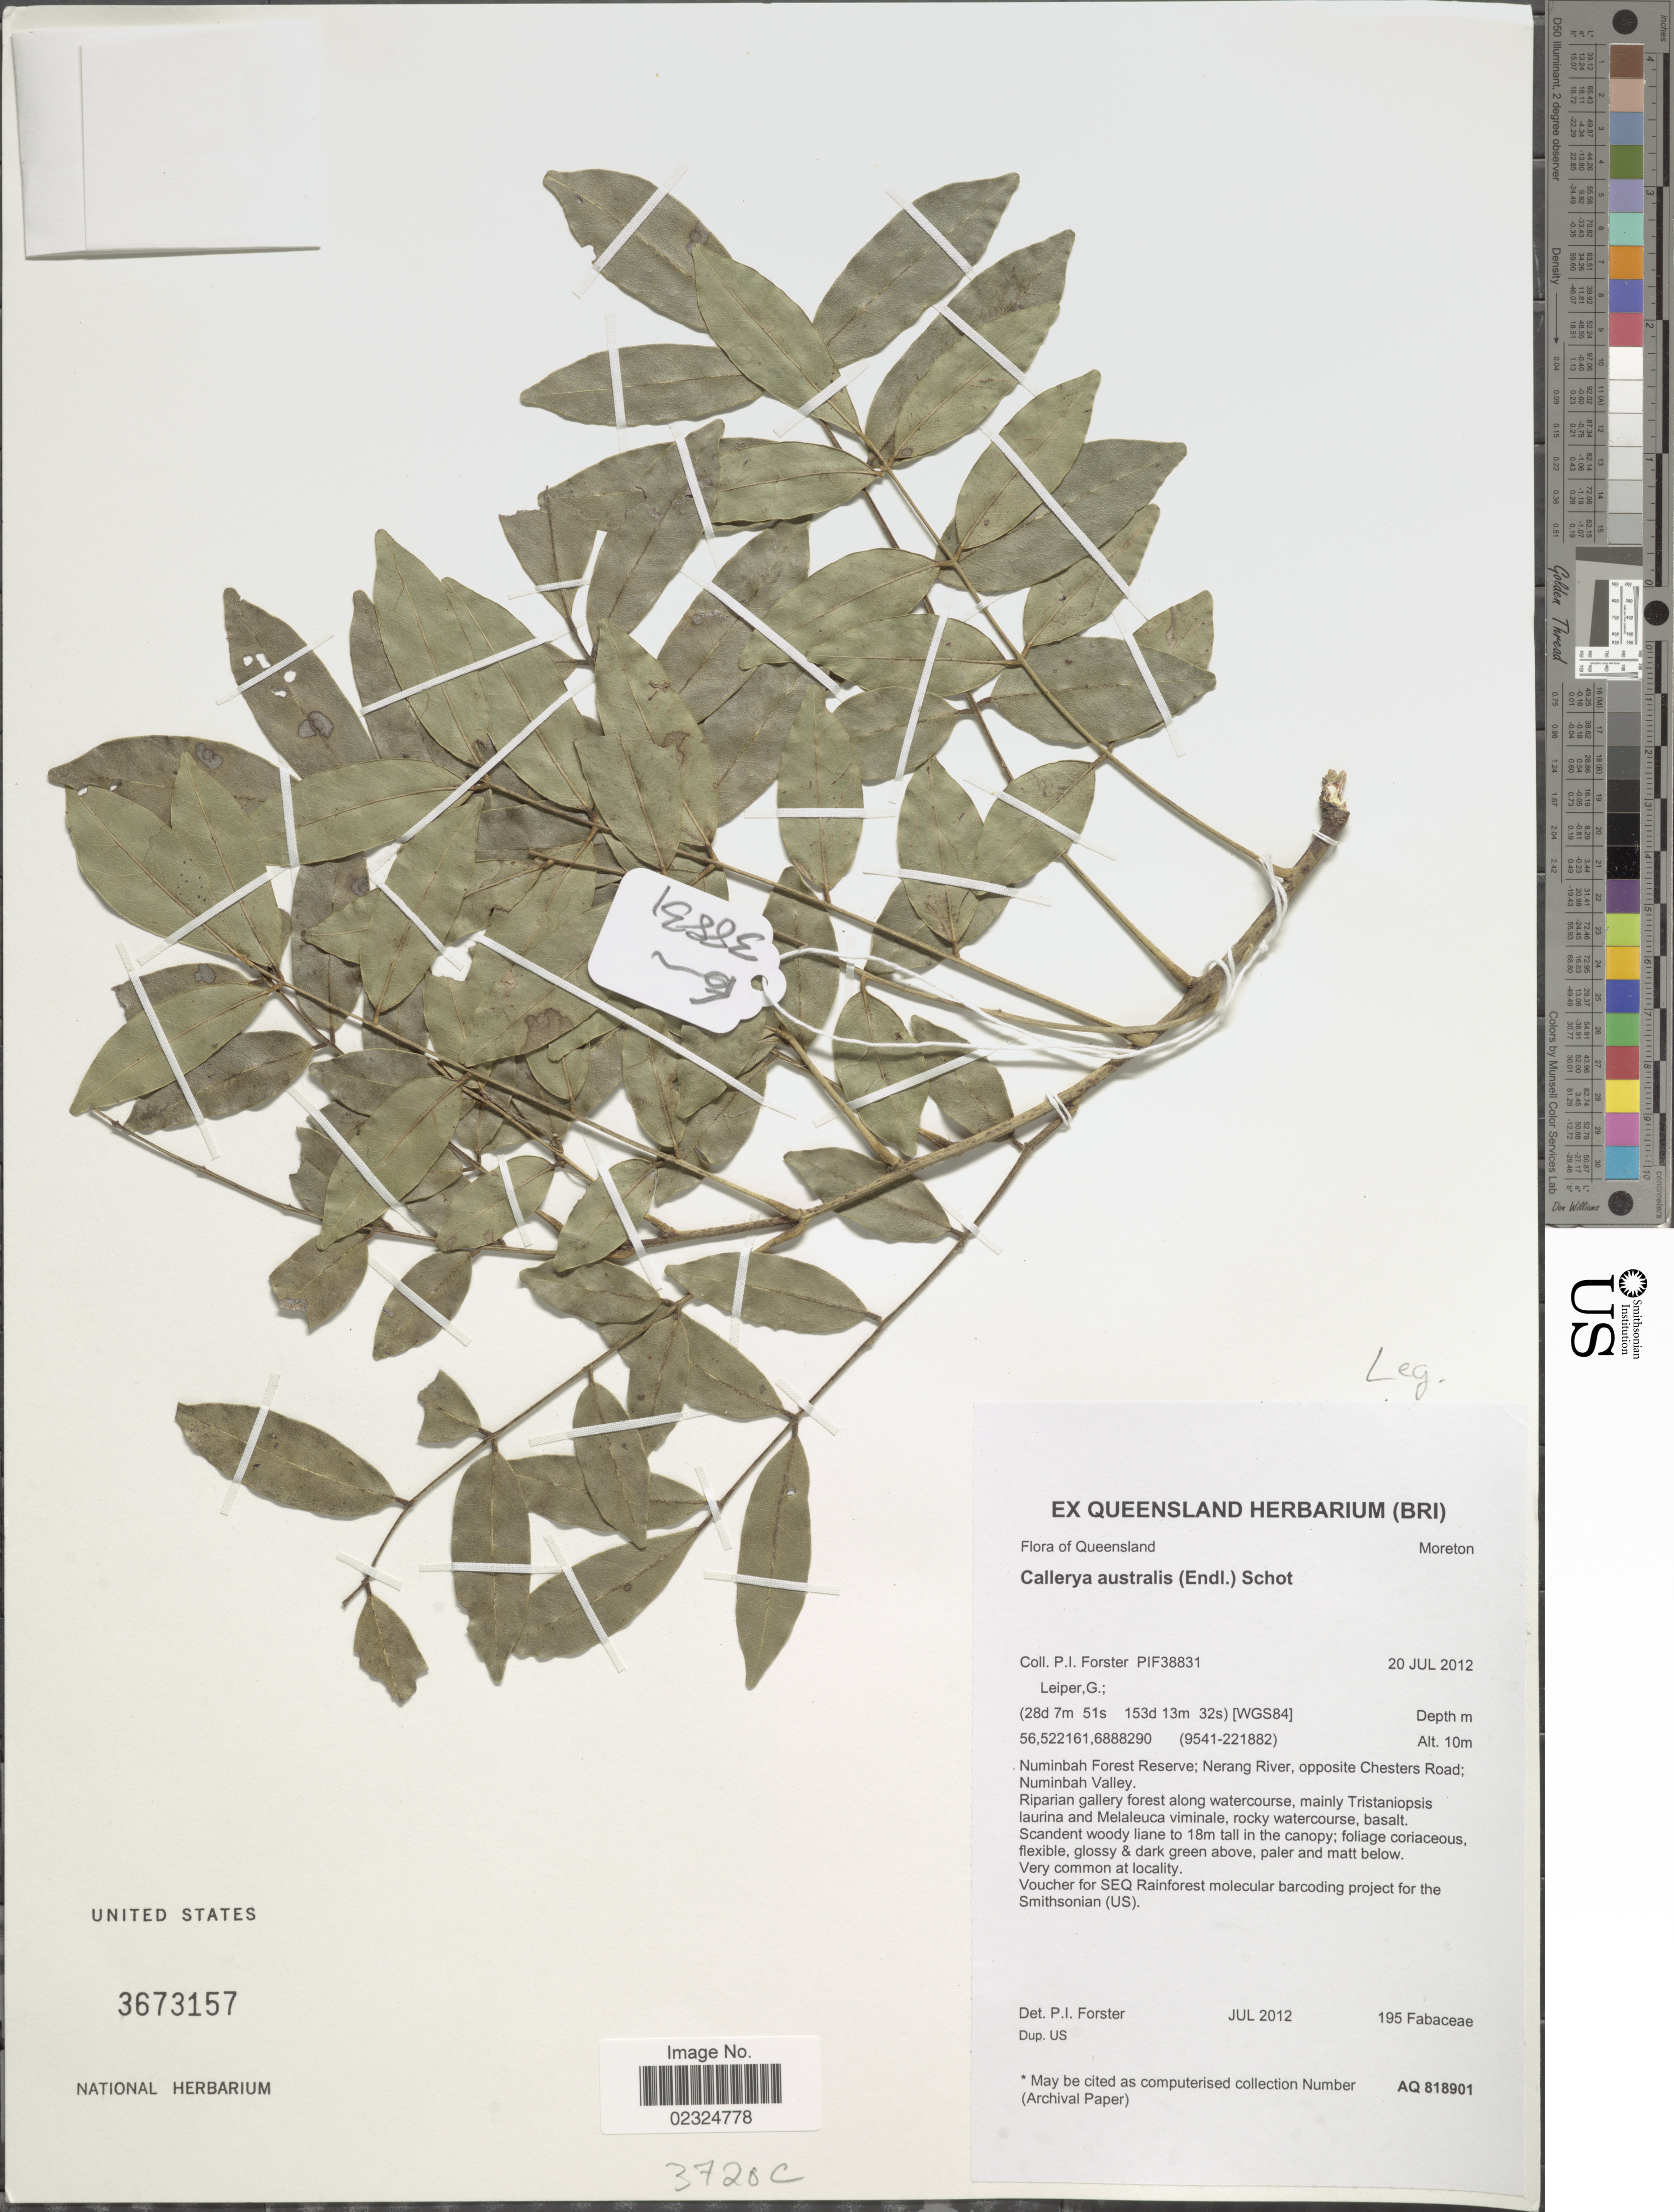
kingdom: Plantae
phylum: Tracheophyta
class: Magnoliopsida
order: Fabales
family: Fabaceae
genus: Austrocallerya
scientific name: Austrocallerya australis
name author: (Endl.) J. Compton & Schrire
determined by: Strong, Mark T., (BOT), Smithsonian Institution - National Museum of Natural History (UNITED STATES)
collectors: P. Forster & G. Leiper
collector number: PIF38831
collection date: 2012-07-20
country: Australia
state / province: Queensland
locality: Moreton, Queensland, Numinbah Forest Reserve; Nerang River, opposite Chesters Road Numinbah Valley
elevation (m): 10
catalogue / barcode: US 3673157